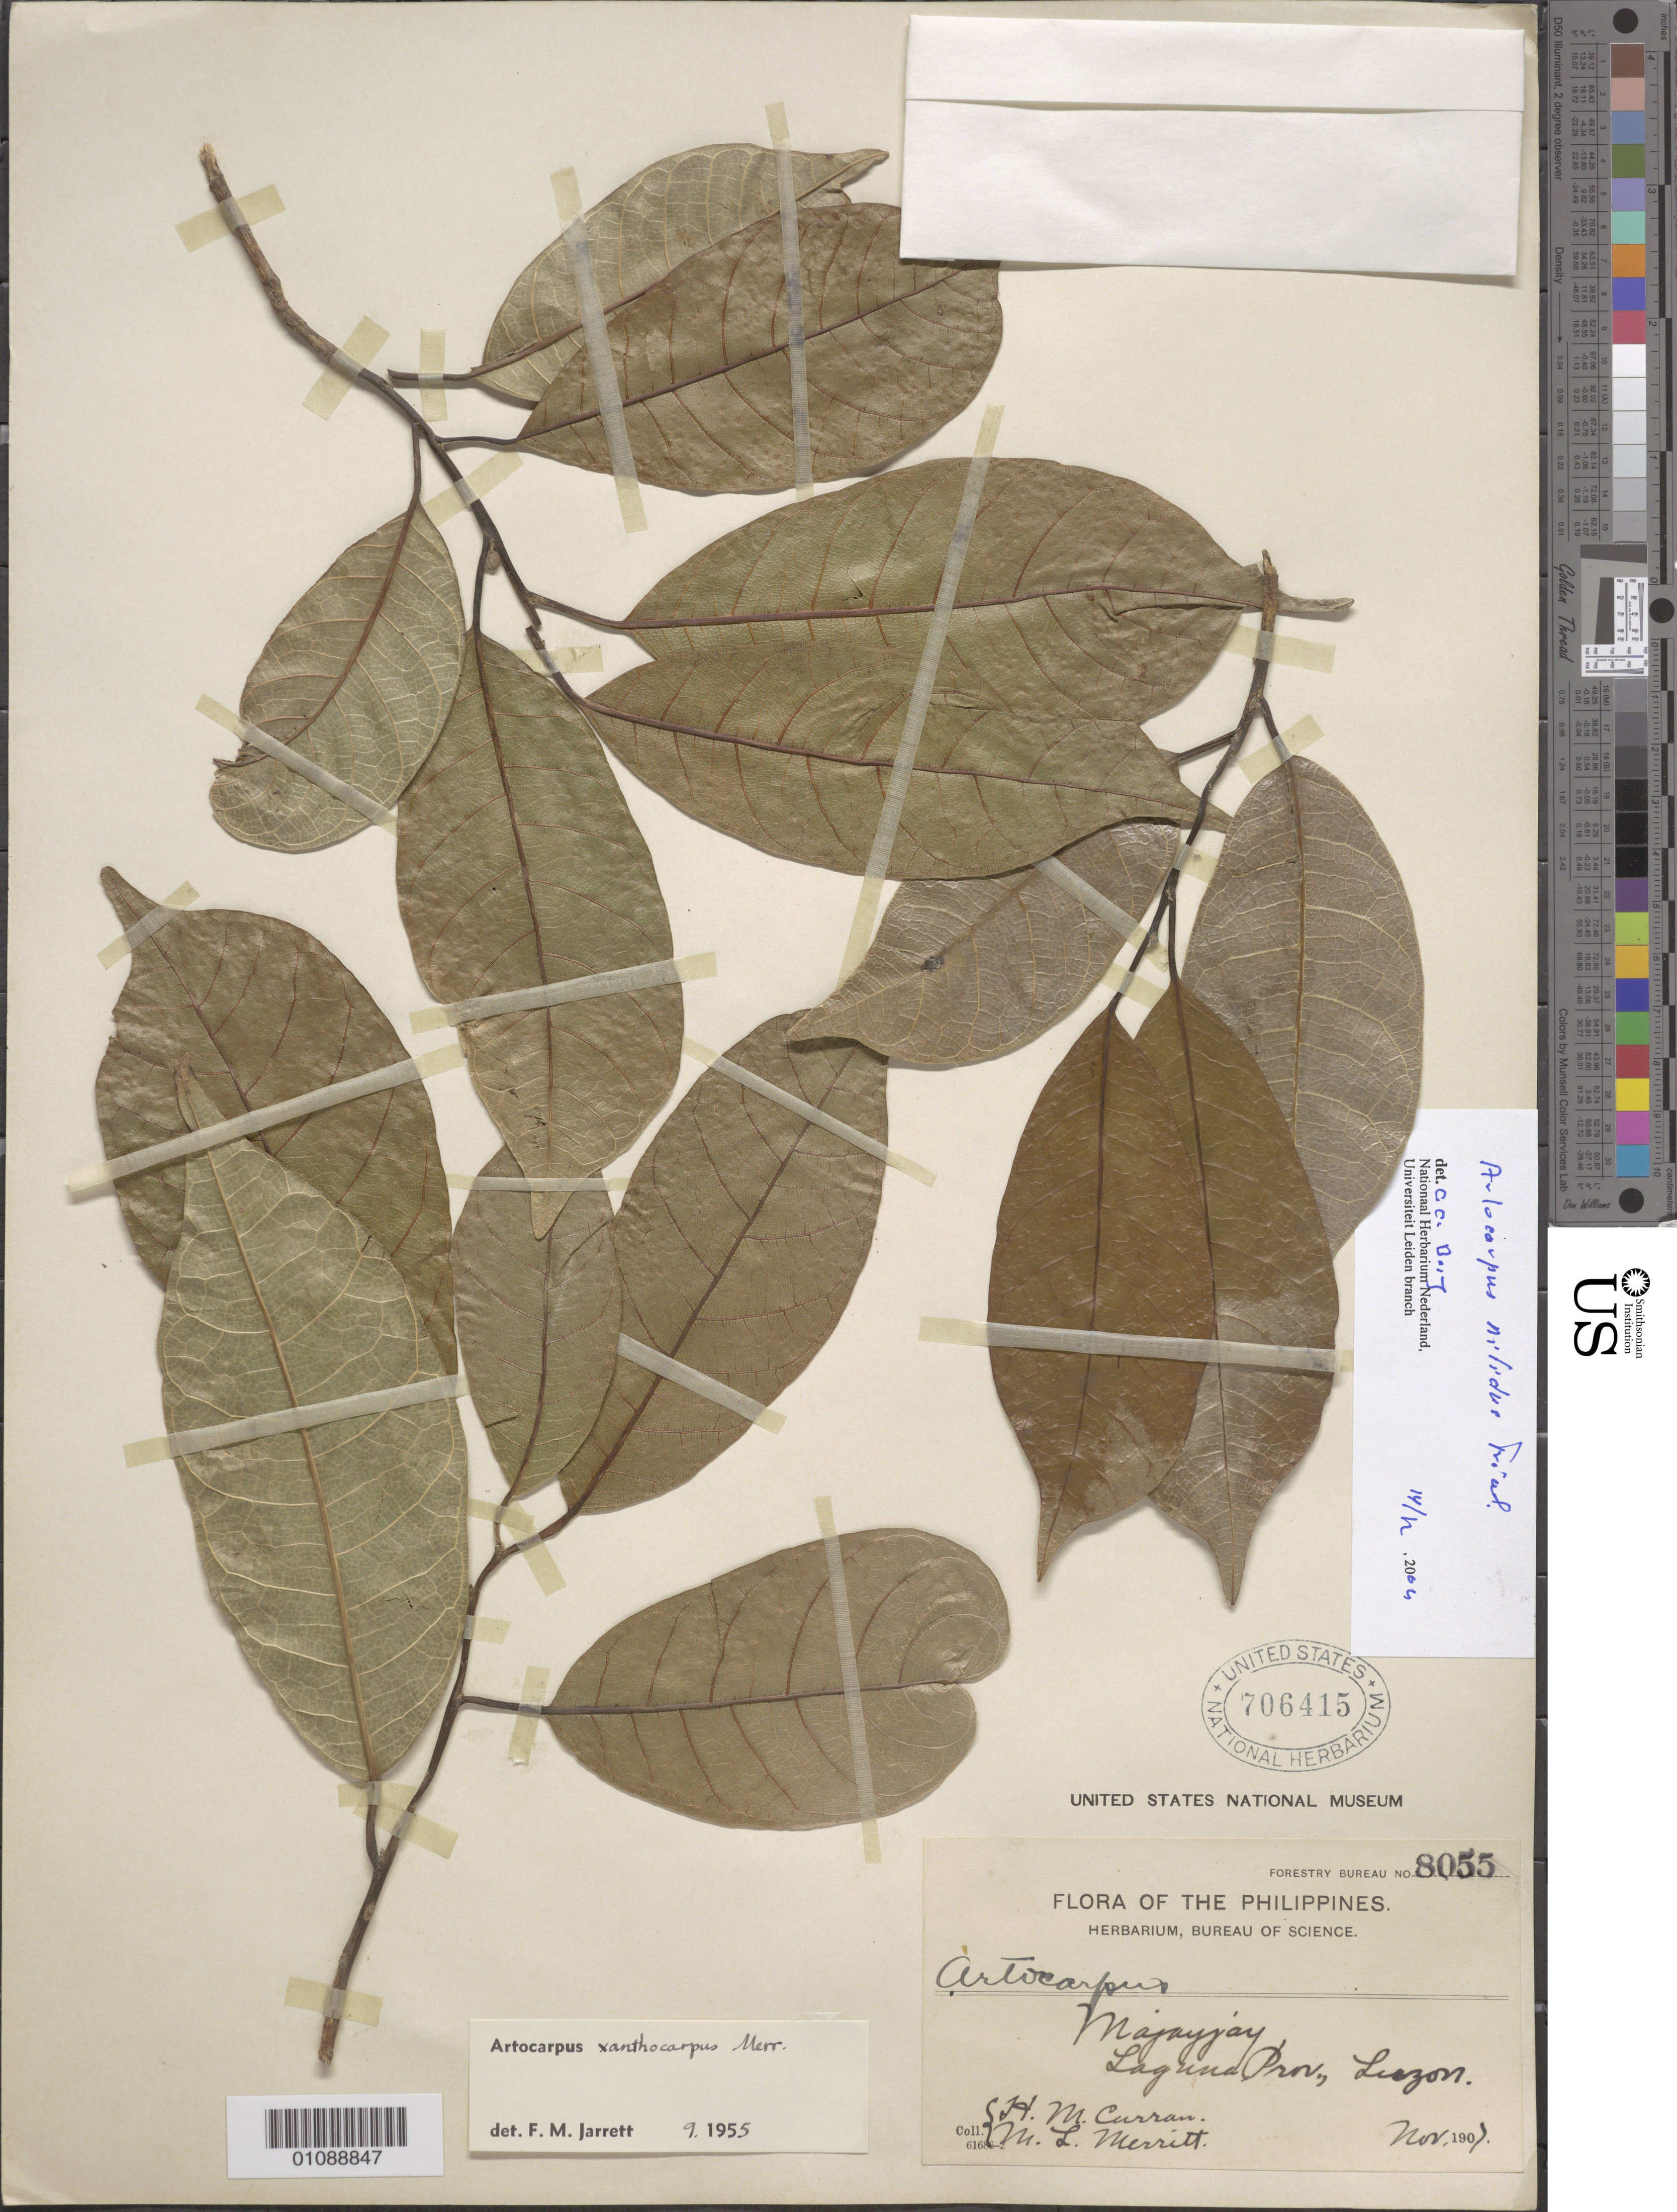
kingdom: Plantae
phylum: Tracheophyta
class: Magnoliopsida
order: Rosales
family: Moraceae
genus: Artocarpus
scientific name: Artocarpus nitidus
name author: Trécul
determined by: Berg, C. C.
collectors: H. M. Curran & M. L. Merritt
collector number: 8055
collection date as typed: Nov 190-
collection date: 1907-11 or 1909-11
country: Philippines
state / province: Calabarzon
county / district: Laguna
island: Luzon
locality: Majayjay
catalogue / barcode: US 706415